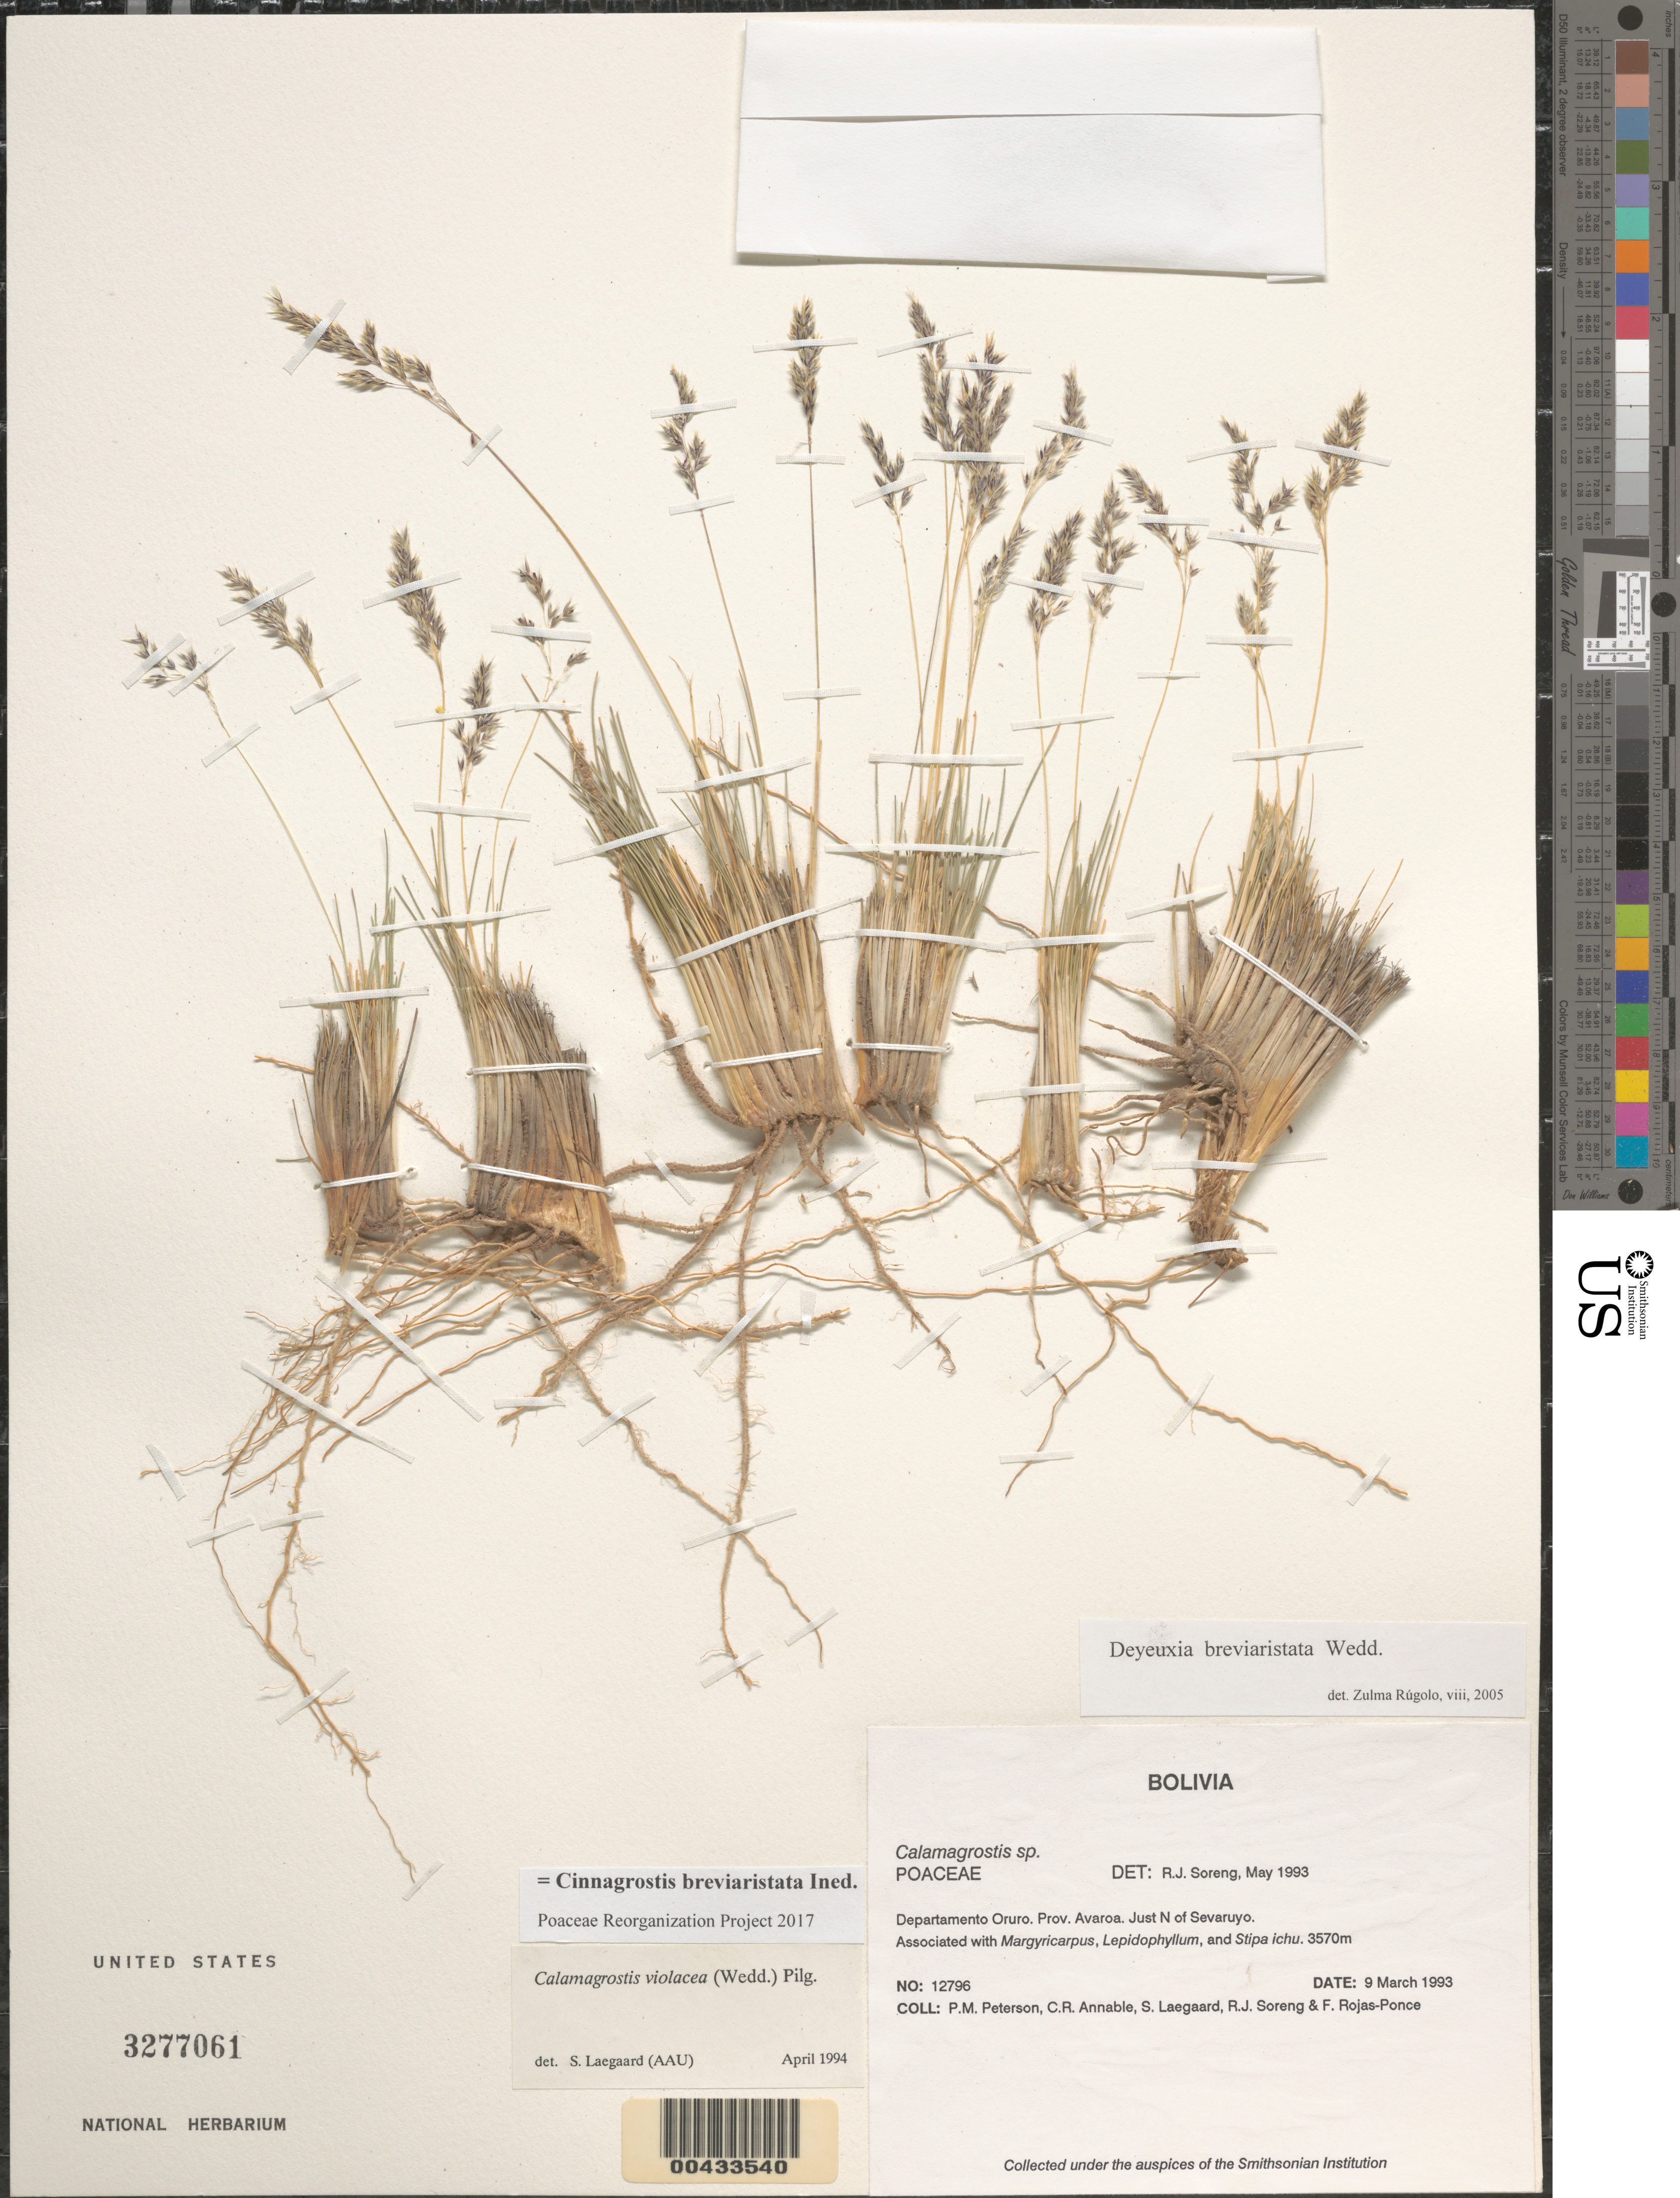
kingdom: Plantae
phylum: Tracheophyta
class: Liliopsida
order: Poales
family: Poaceae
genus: Cinnagrostis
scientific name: Cinnagrostis breviaristata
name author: (Wedd.) P.M. Peterson et al.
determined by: Poaceae Reorganization Project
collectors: P. M. Peterson, C. R. Annable, S. Lægaard, R. J. Soreng & F. Rojas-Ponce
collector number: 12796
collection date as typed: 09 Mar 1993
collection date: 1993-03-09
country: Bolivia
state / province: Oruro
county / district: Avaroa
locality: Just N of Sevaruyo.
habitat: Associated with Margyricarpus, Lepidophyllum, and Stipa ichu.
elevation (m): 3570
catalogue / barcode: US 3277061